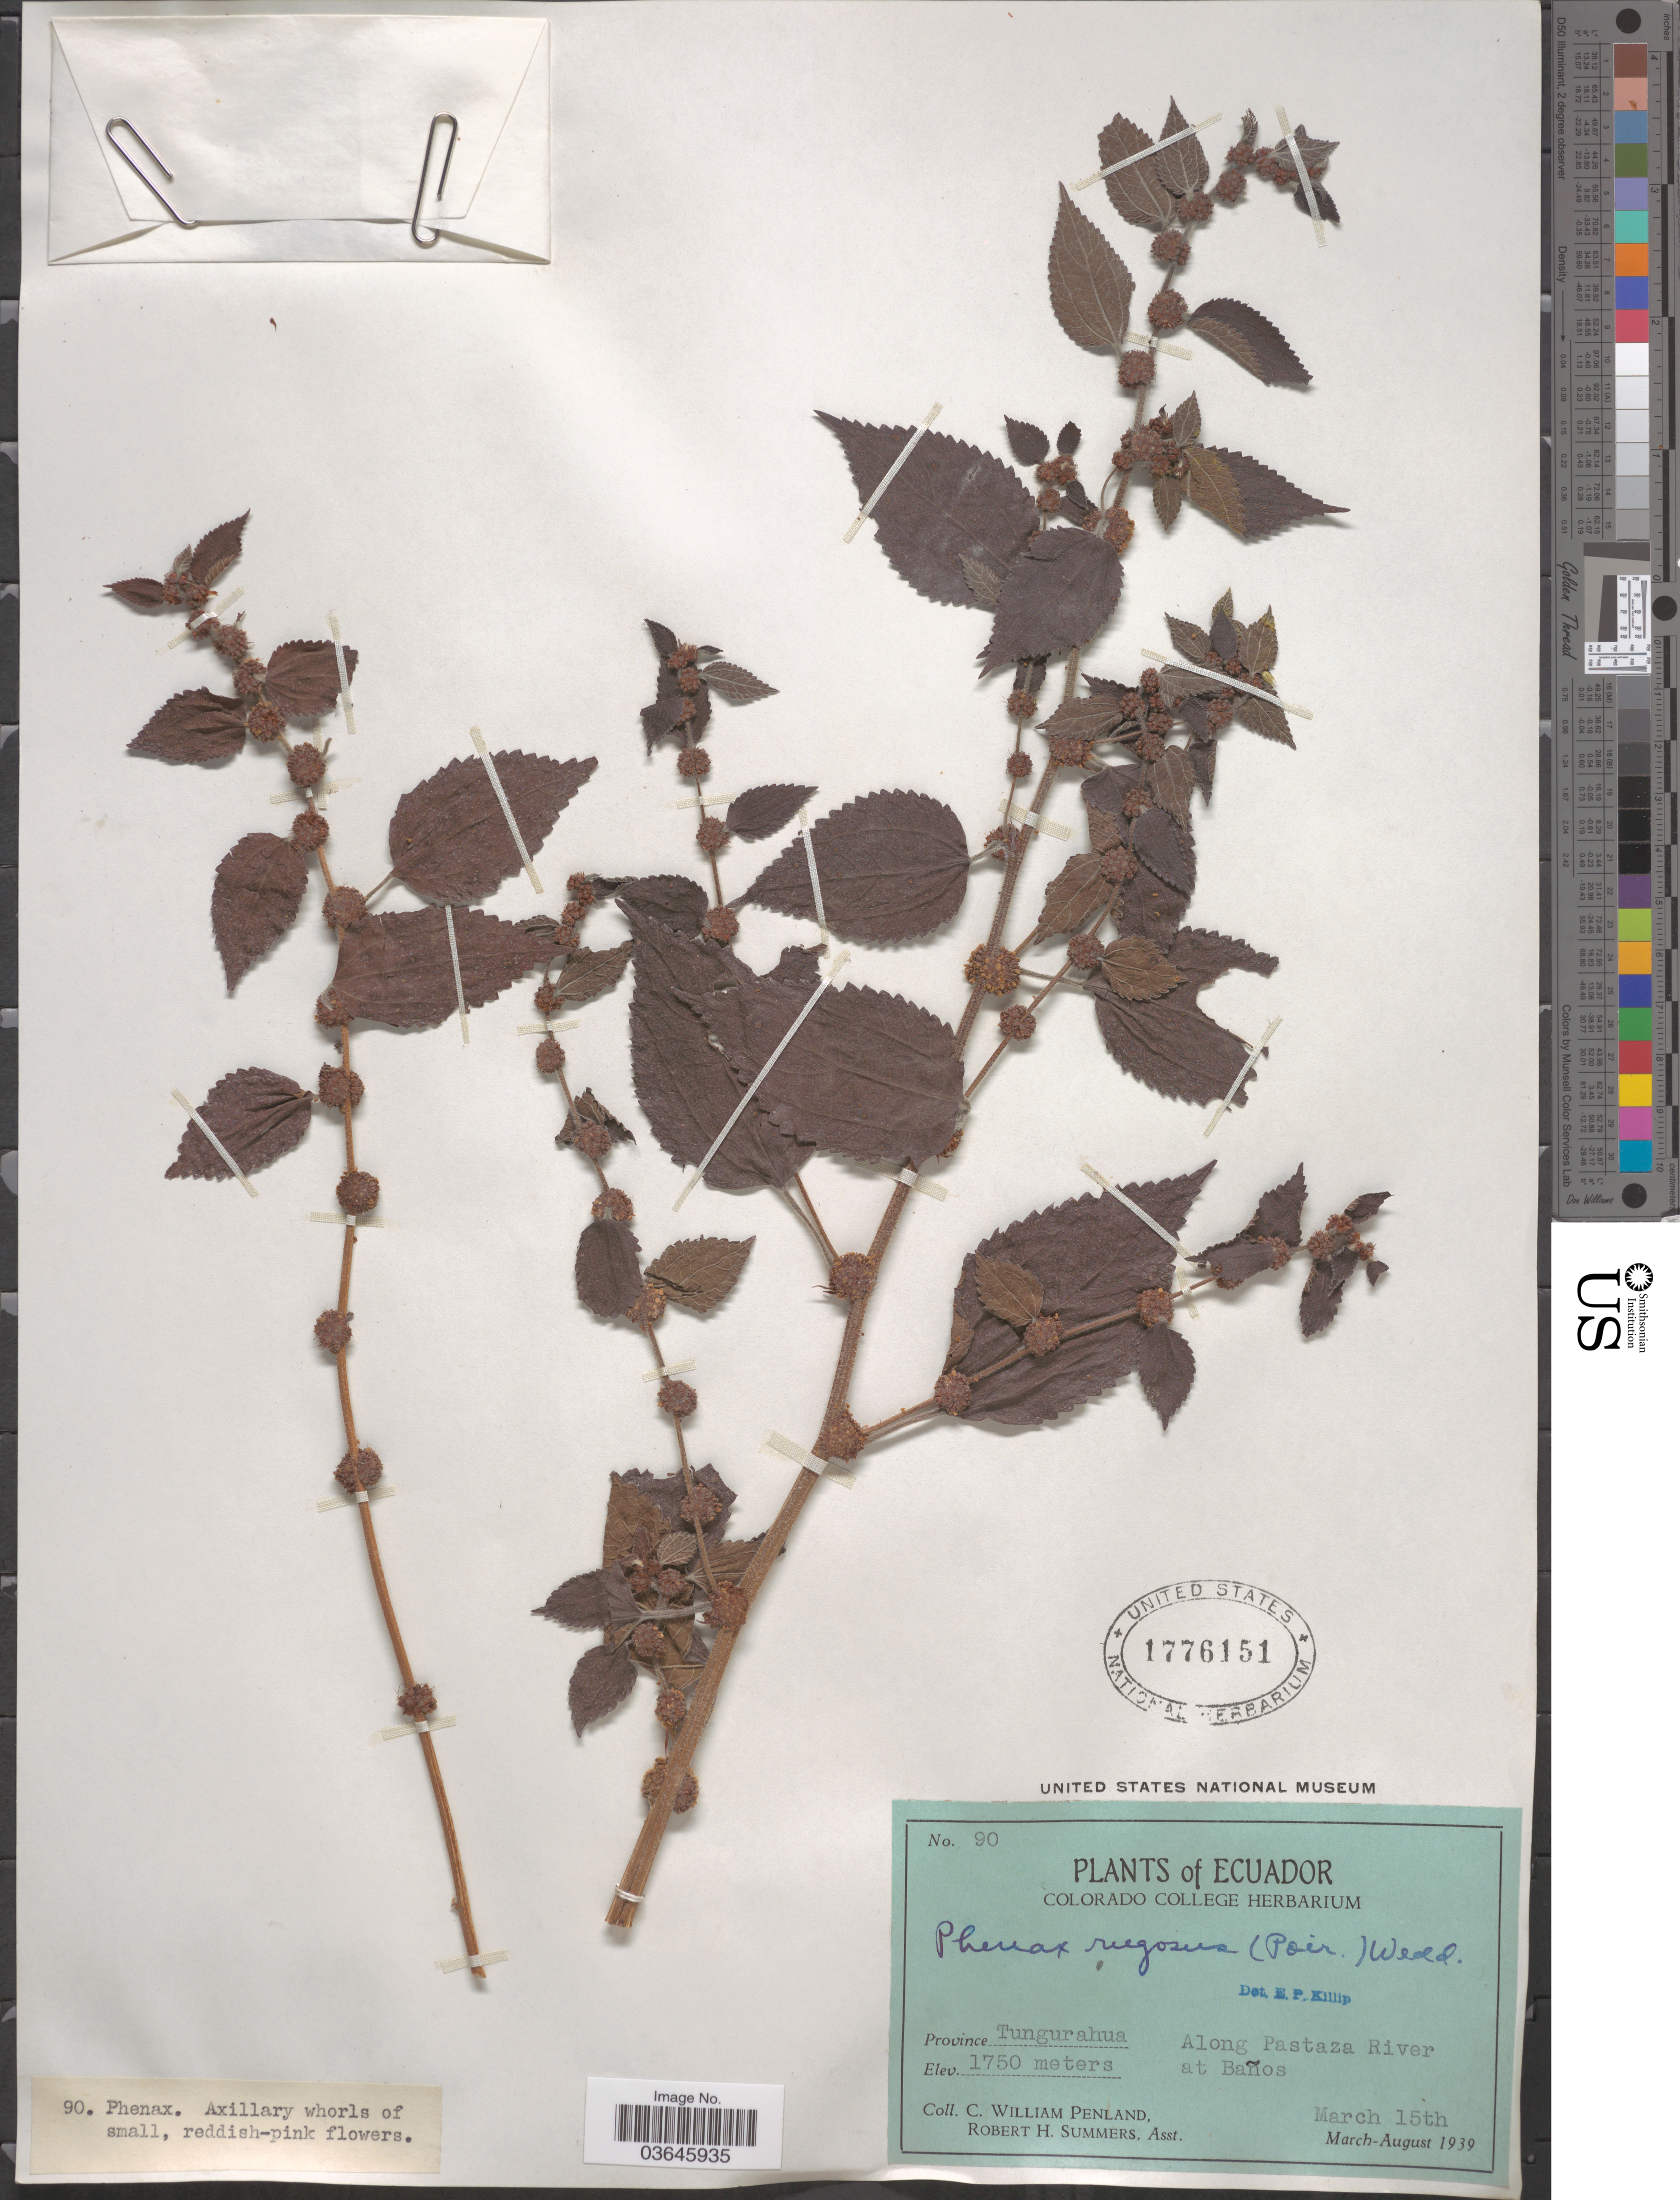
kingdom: Plantae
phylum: Tracheophyta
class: Magnoliopsida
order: Rosales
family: Urticaceae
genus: Phenax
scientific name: Phenax rugosus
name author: (Poir.) Wedd.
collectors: C. W. Penland & R. Summers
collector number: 90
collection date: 1939-03-15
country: Ecuador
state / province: Tungurahua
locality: Along Pastaza River at Baños.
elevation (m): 1750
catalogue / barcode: US 1776151